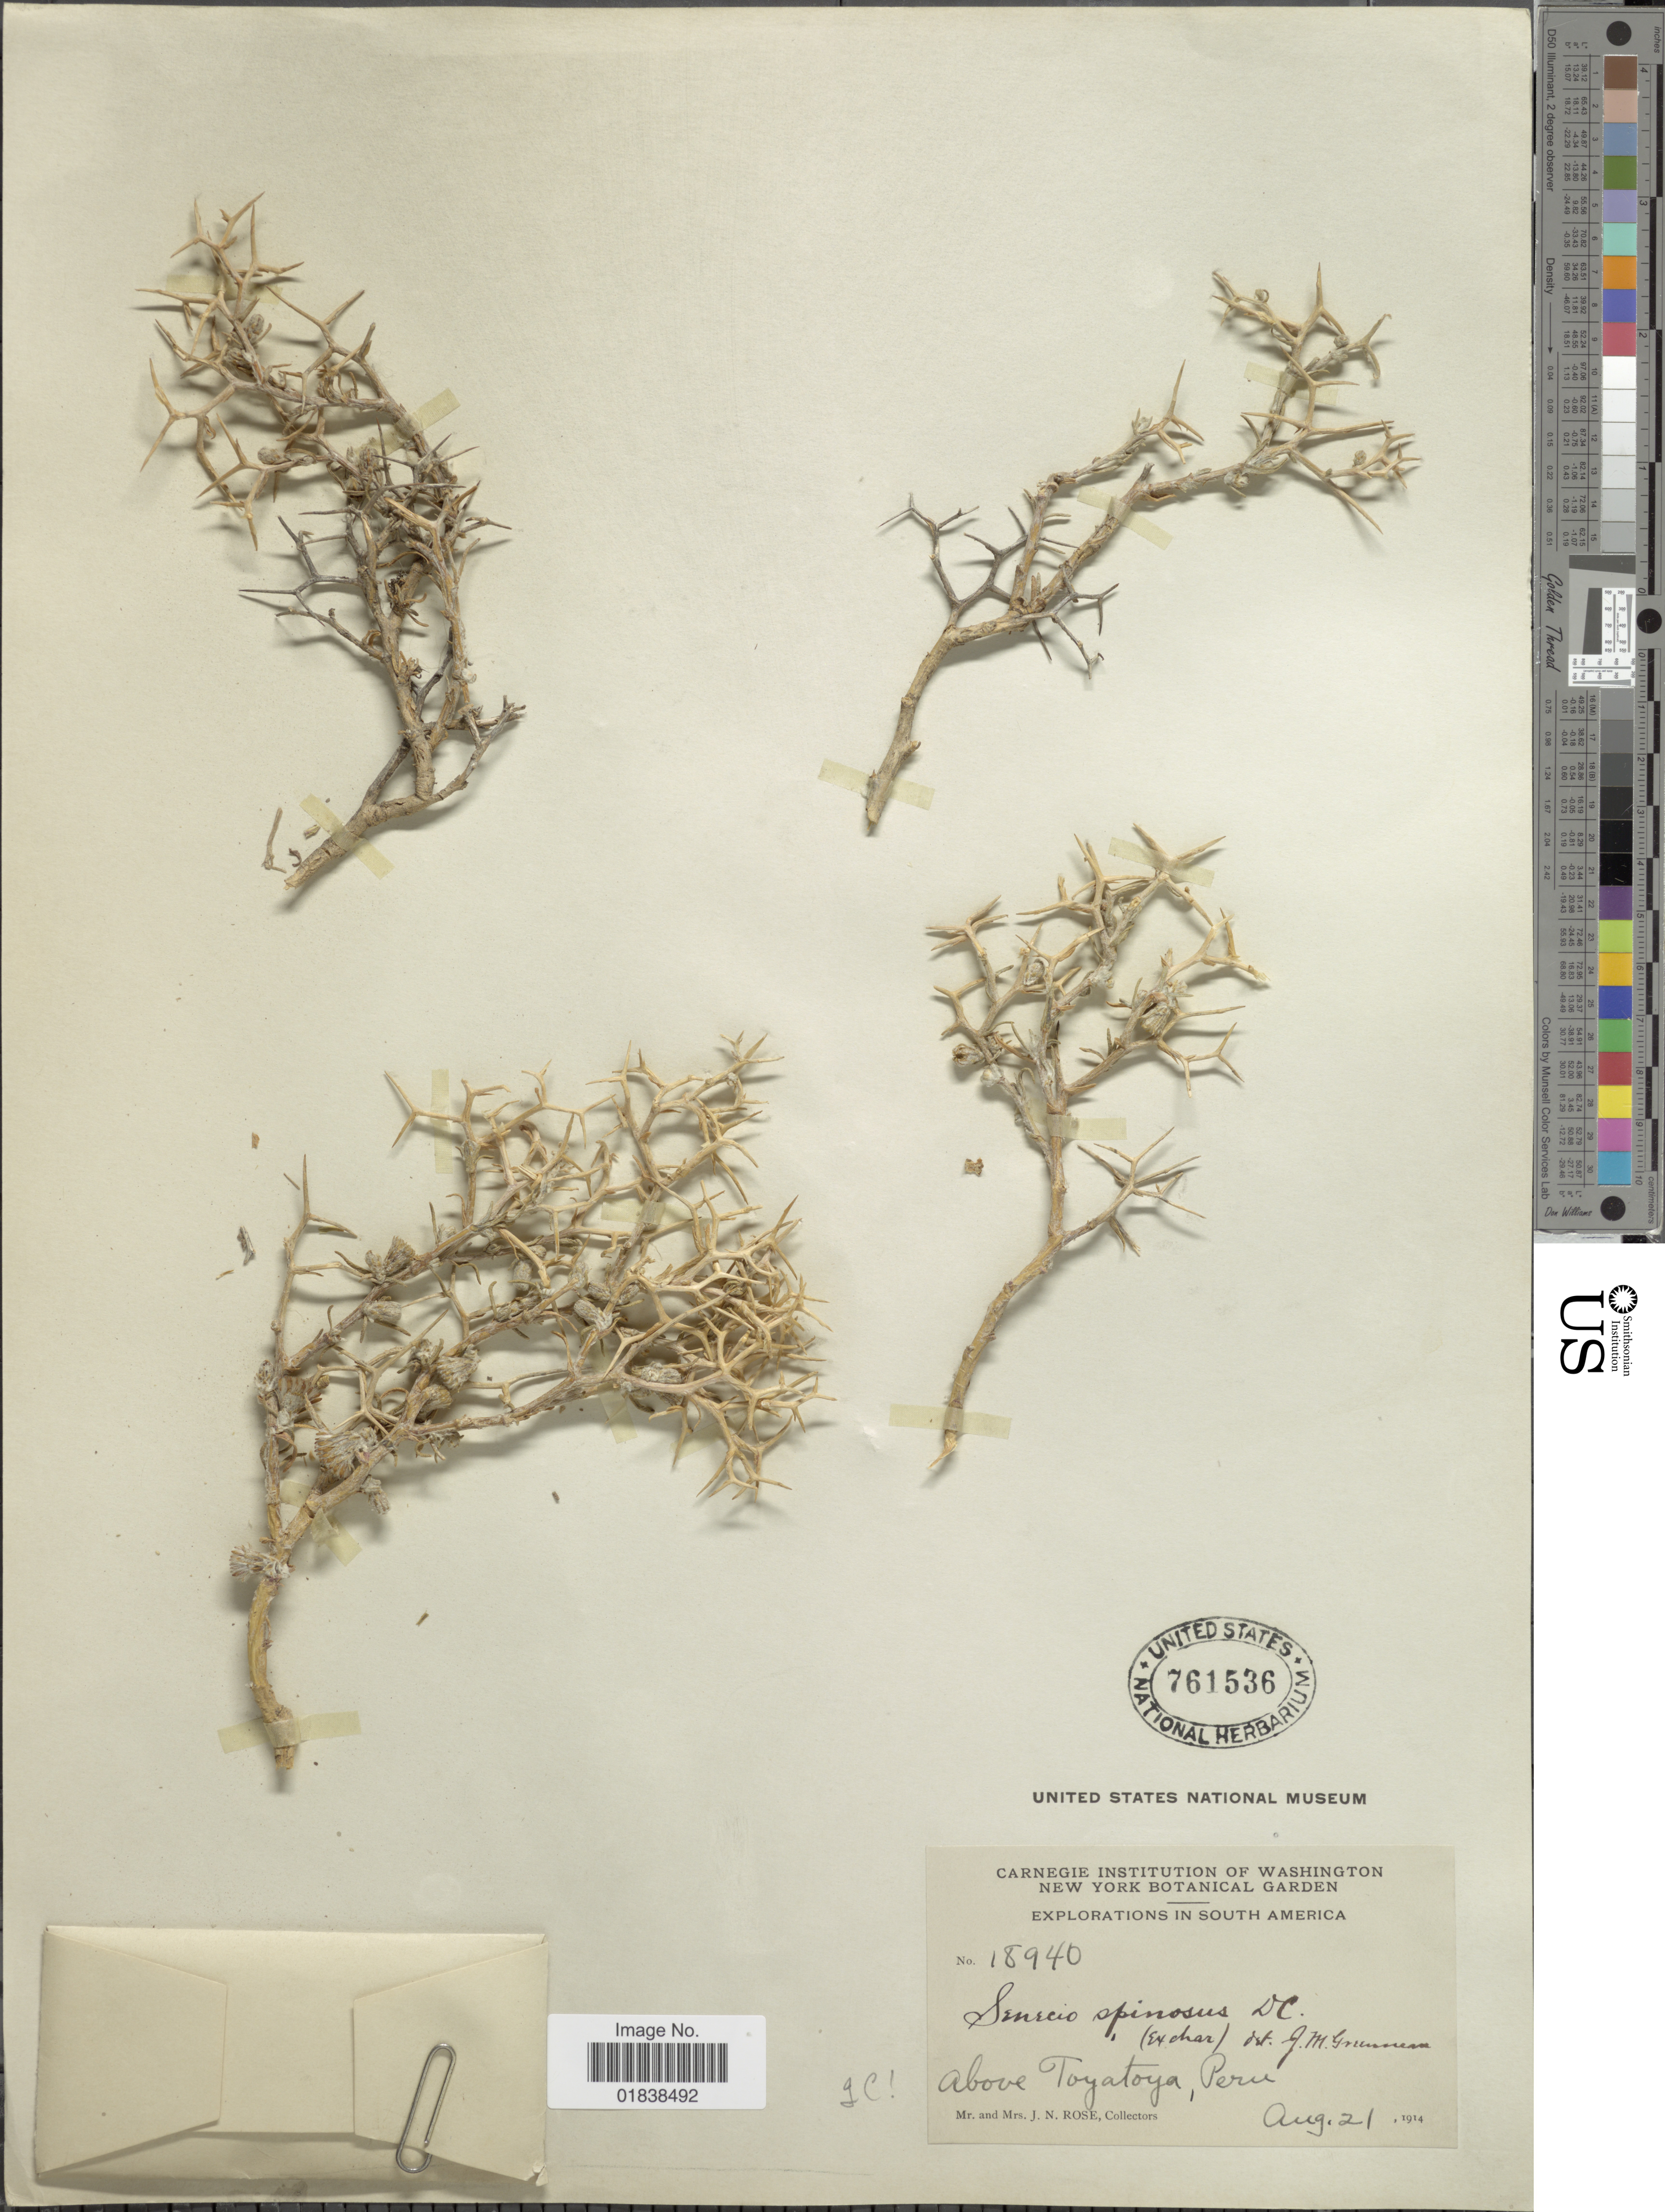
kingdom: Plantae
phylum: Tracheophyta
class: Magnoliopsida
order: Asterales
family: Asteraceae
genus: Senecio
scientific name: Senecio spinosus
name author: DC.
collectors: J. N. Rose & L. B. Rose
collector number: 18940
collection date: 1914-08-21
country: Peru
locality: South America, above Toyatoya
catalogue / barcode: US 761536